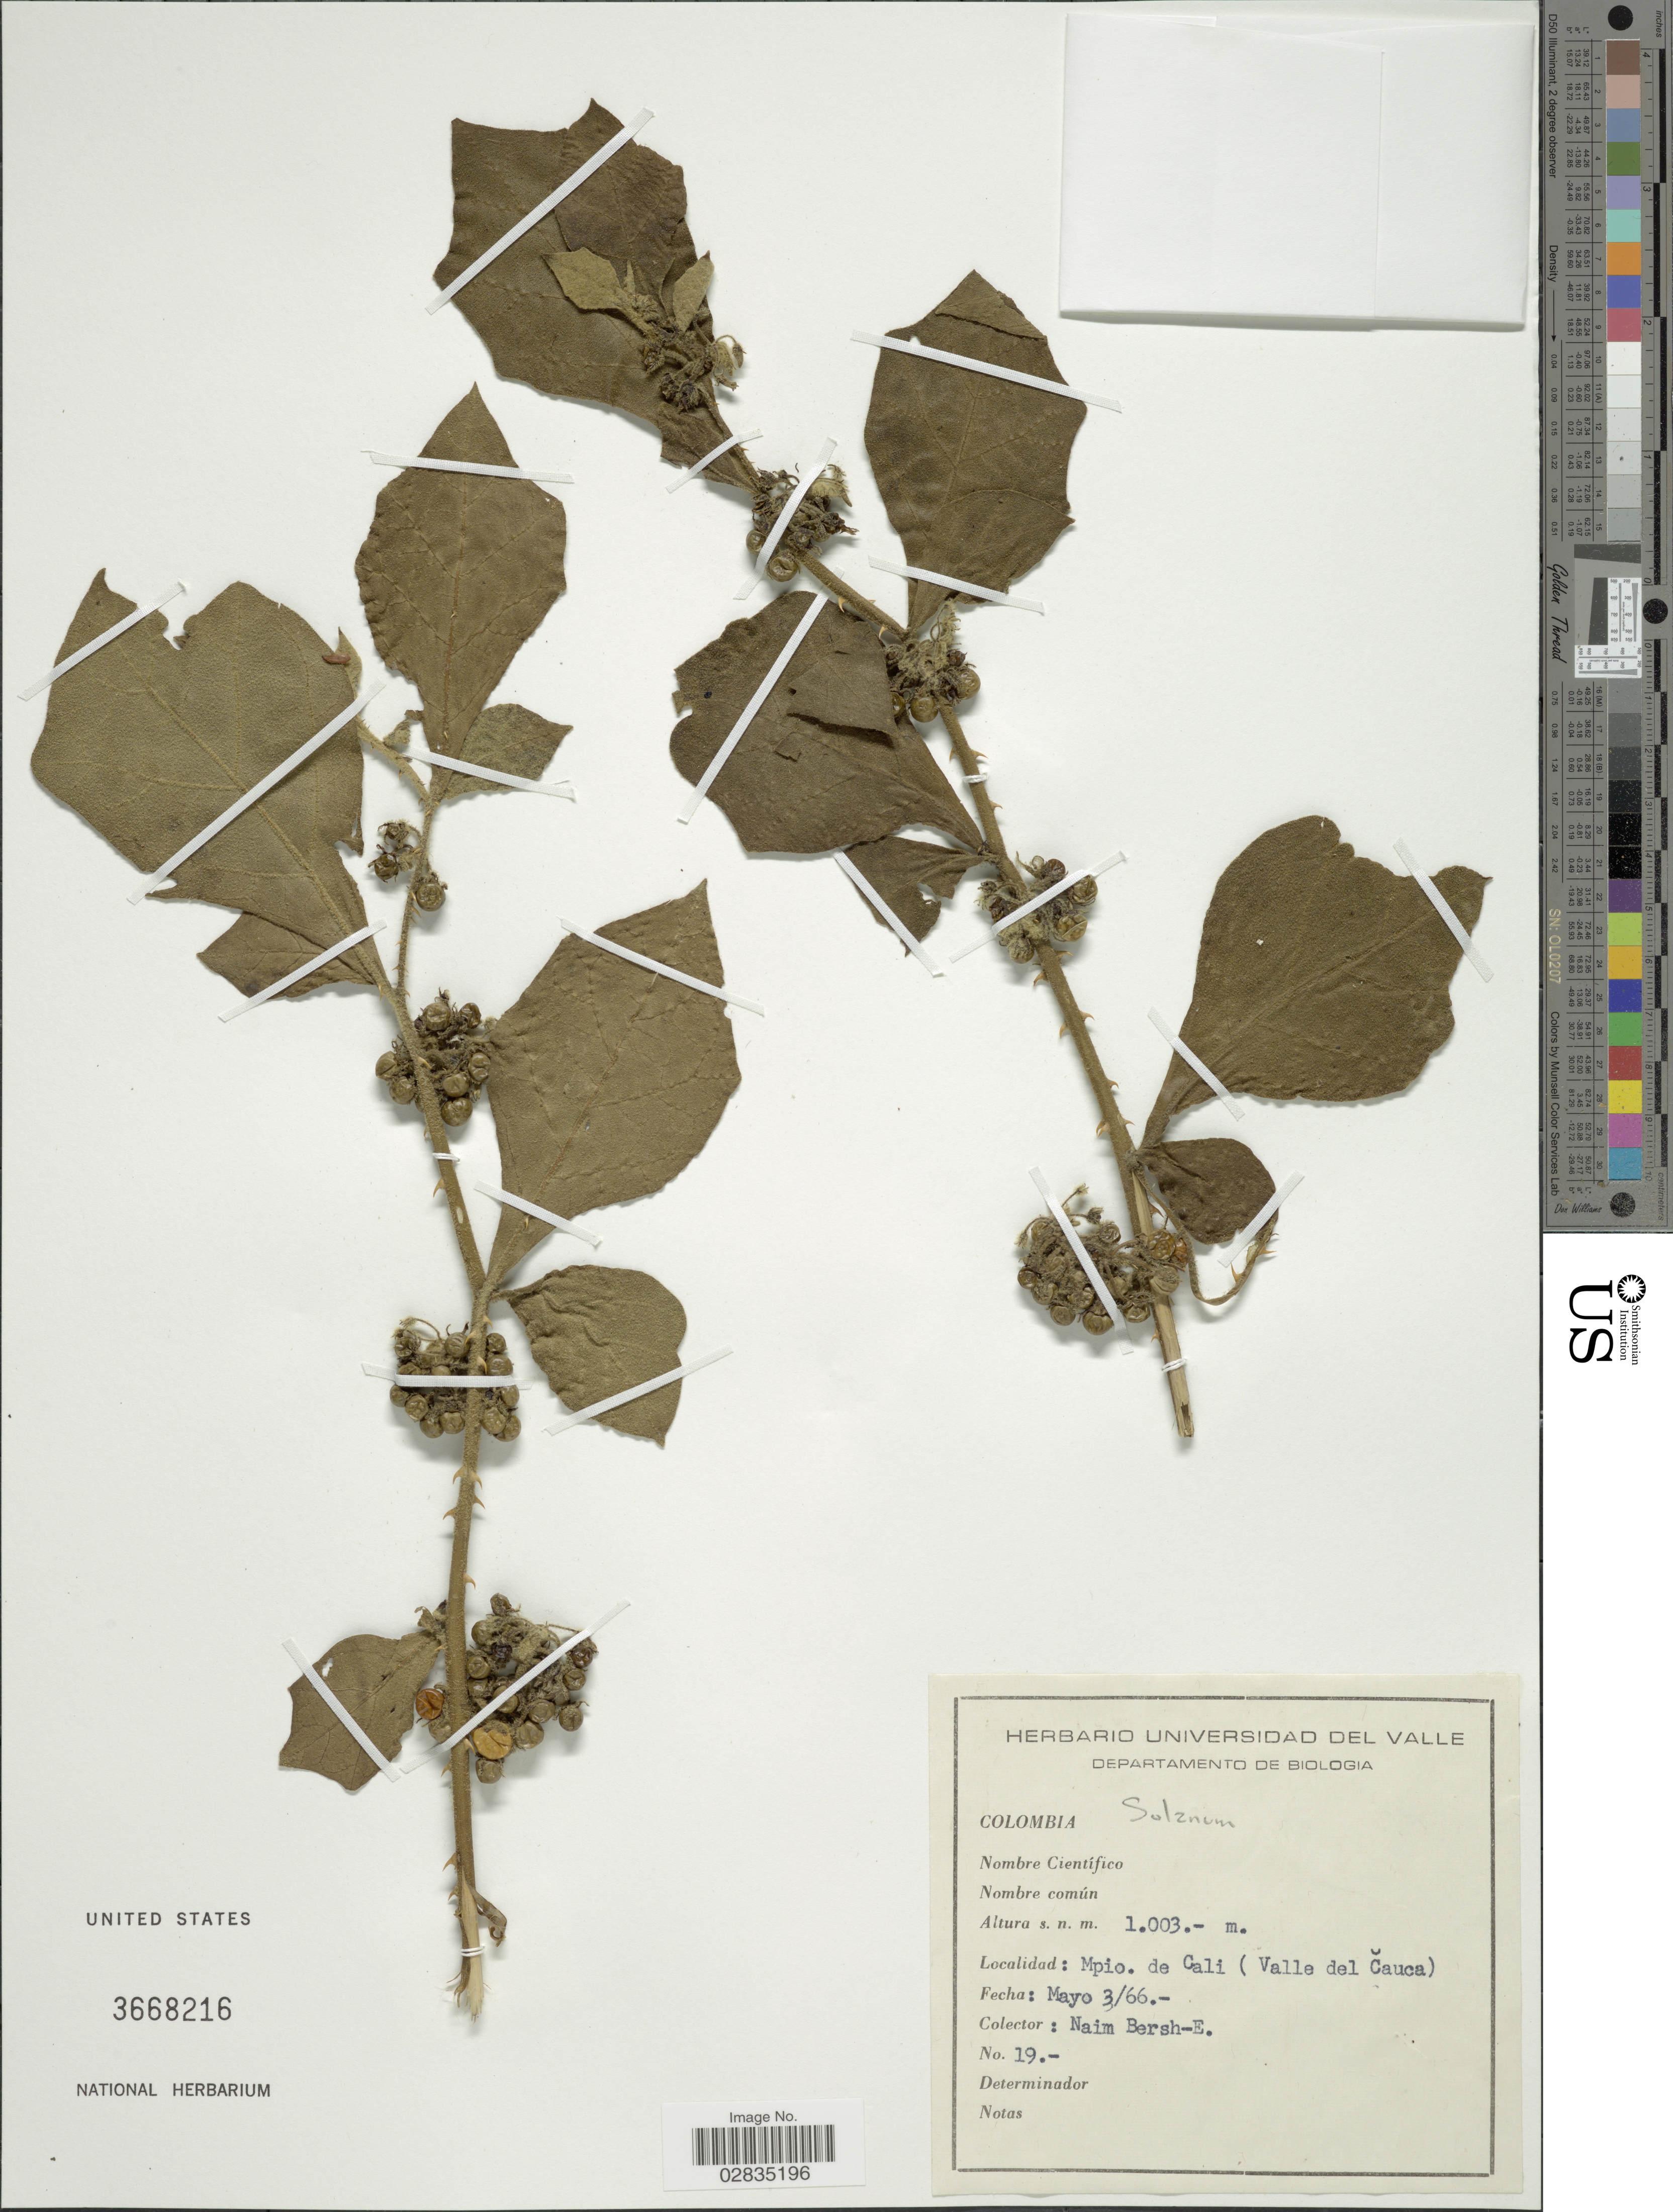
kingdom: Plantae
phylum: Tracheophyta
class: Magnoliopsida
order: Solanales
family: Solanaceae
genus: Solanum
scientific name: Solanum jamaicense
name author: Mill.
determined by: Knapp, S. D.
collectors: Naim Bersh- E.-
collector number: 19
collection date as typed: Transcribed d/m/y: 3/5/66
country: Colombia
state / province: Valle del Cauca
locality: Mpio. de Cali (Valle del Cauca).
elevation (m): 1003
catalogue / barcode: US 3668216